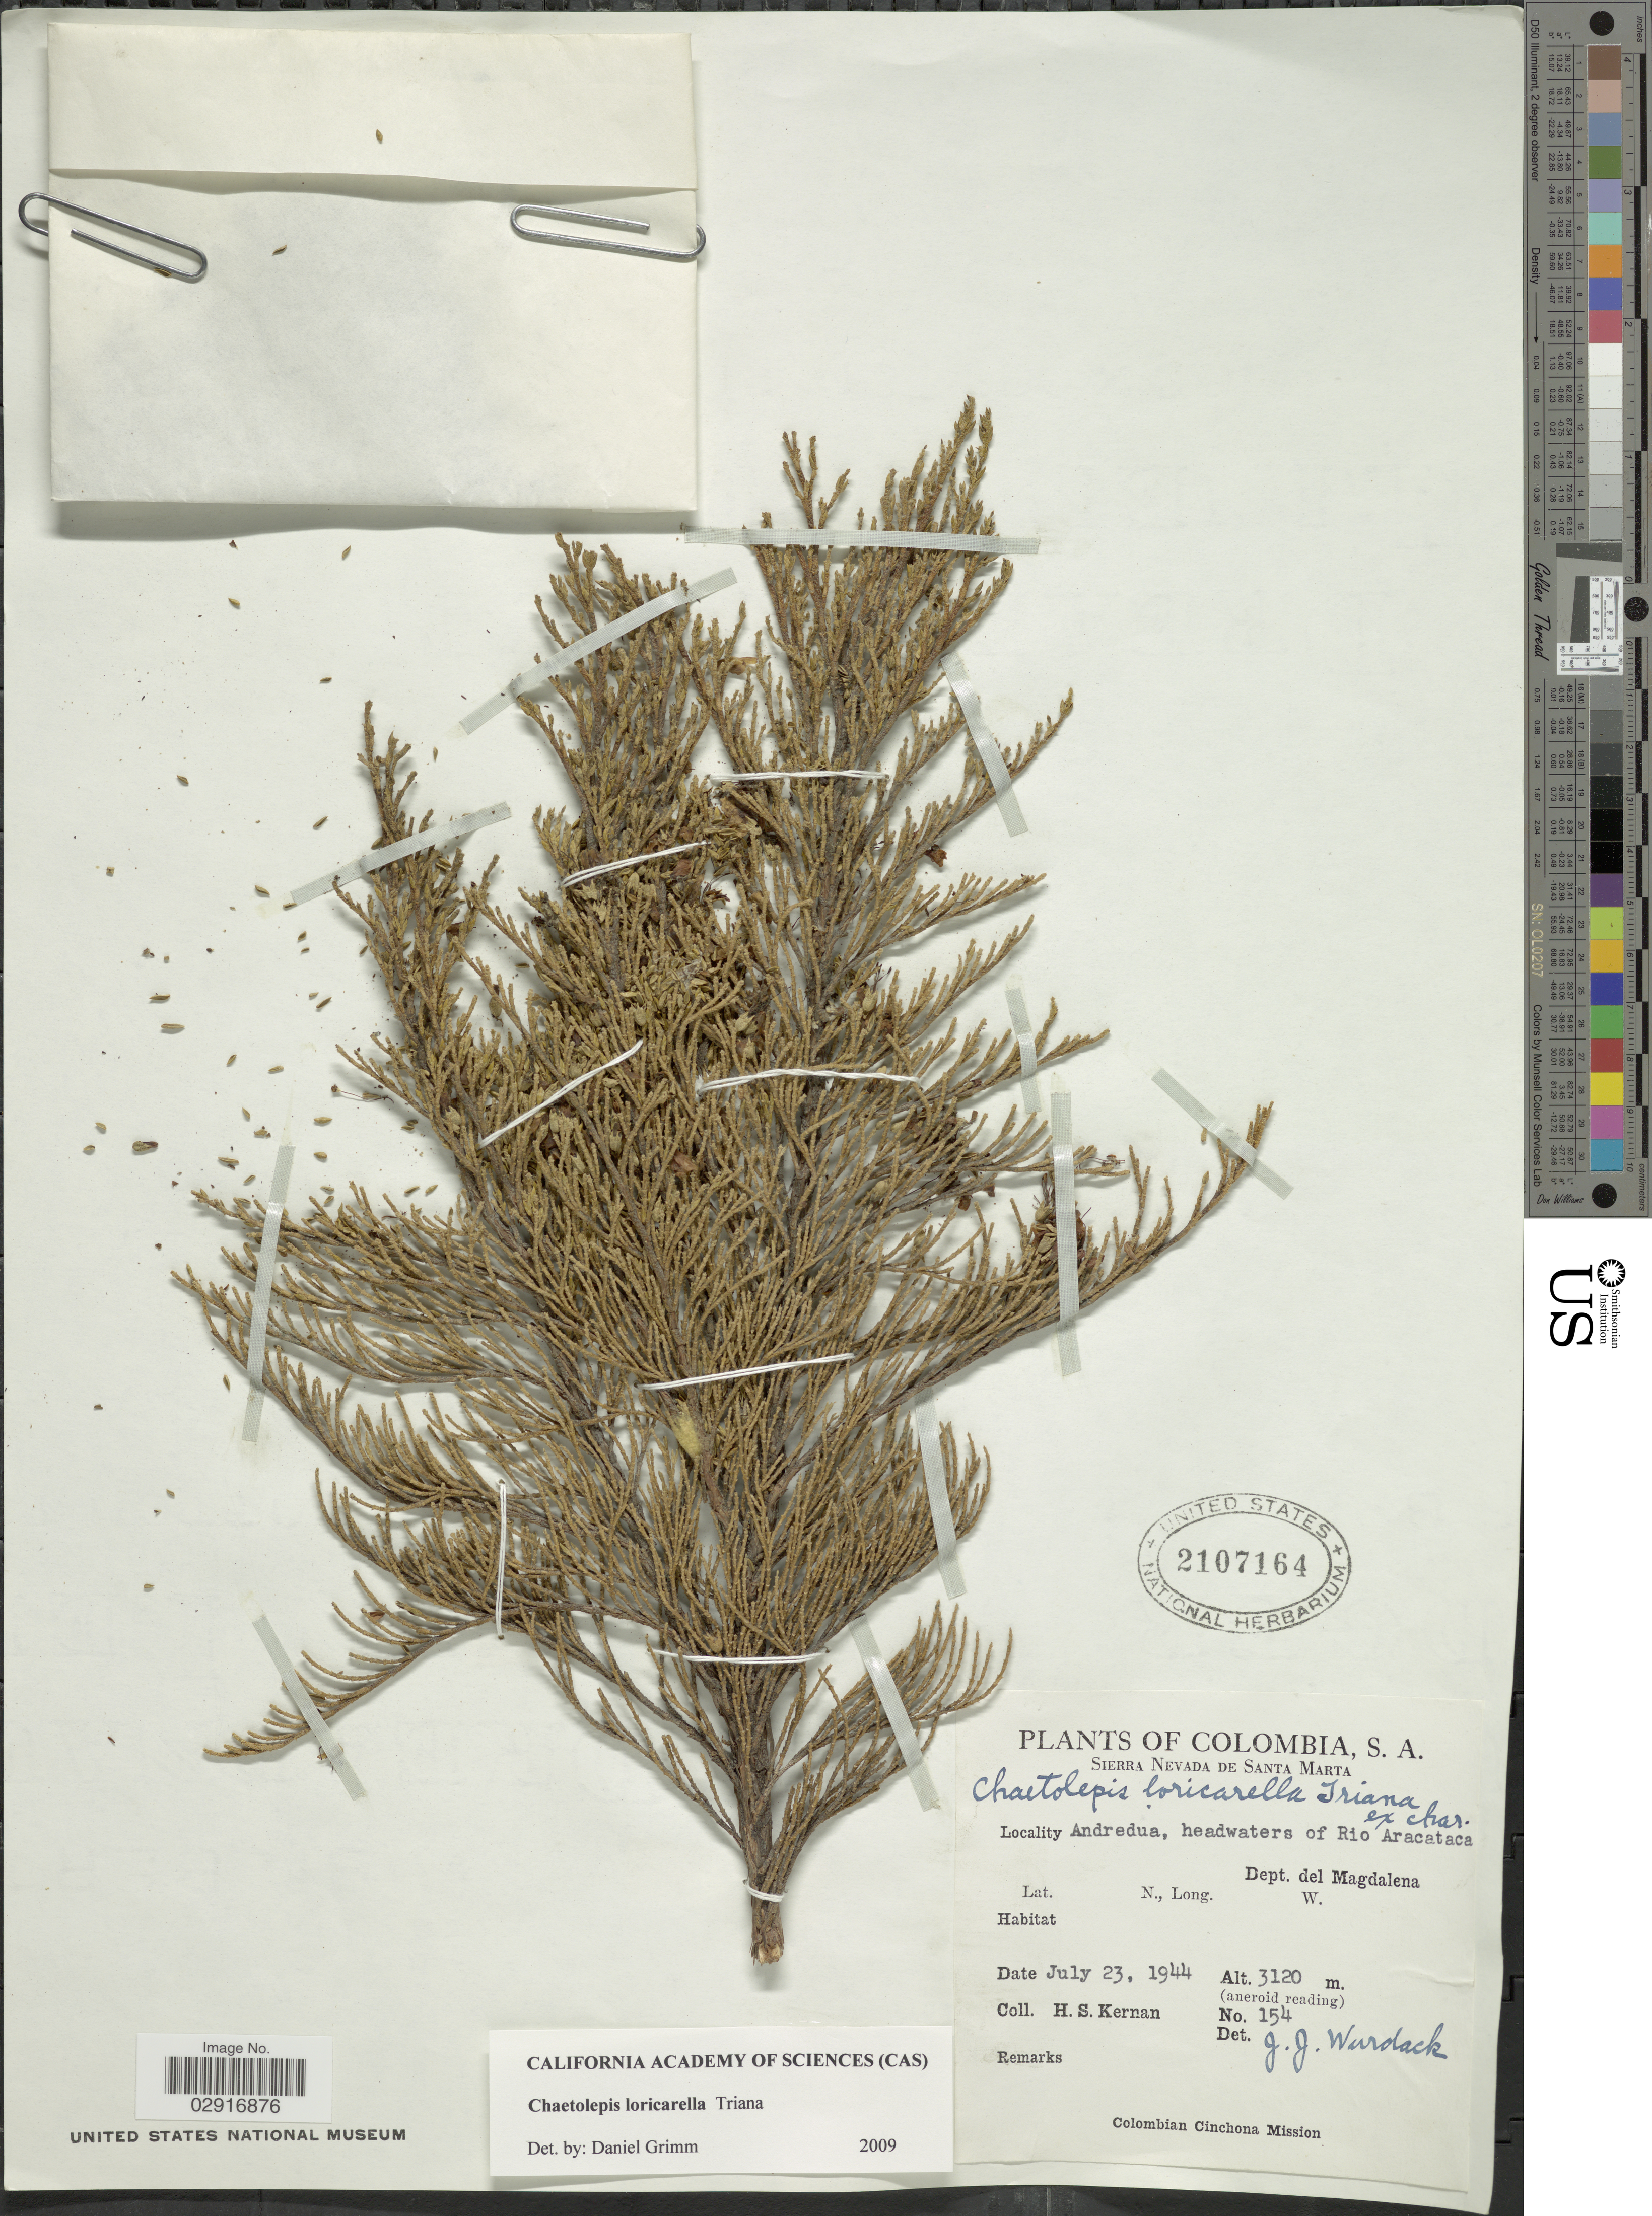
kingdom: Plantae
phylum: Tracheophyta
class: Magnoliopsida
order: Myrtales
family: Melastomataceae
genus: Chaetolepis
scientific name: Chaetolepis loricarella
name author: Triana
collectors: H. Kernan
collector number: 154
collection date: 1944-07-23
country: Colombia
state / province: Magdalena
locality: Sierra Nevada de Santa Marta. Andredua, headwaters of Rio Aracataca. Dept. del Magdalena.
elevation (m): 3120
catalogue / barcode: US 2107164